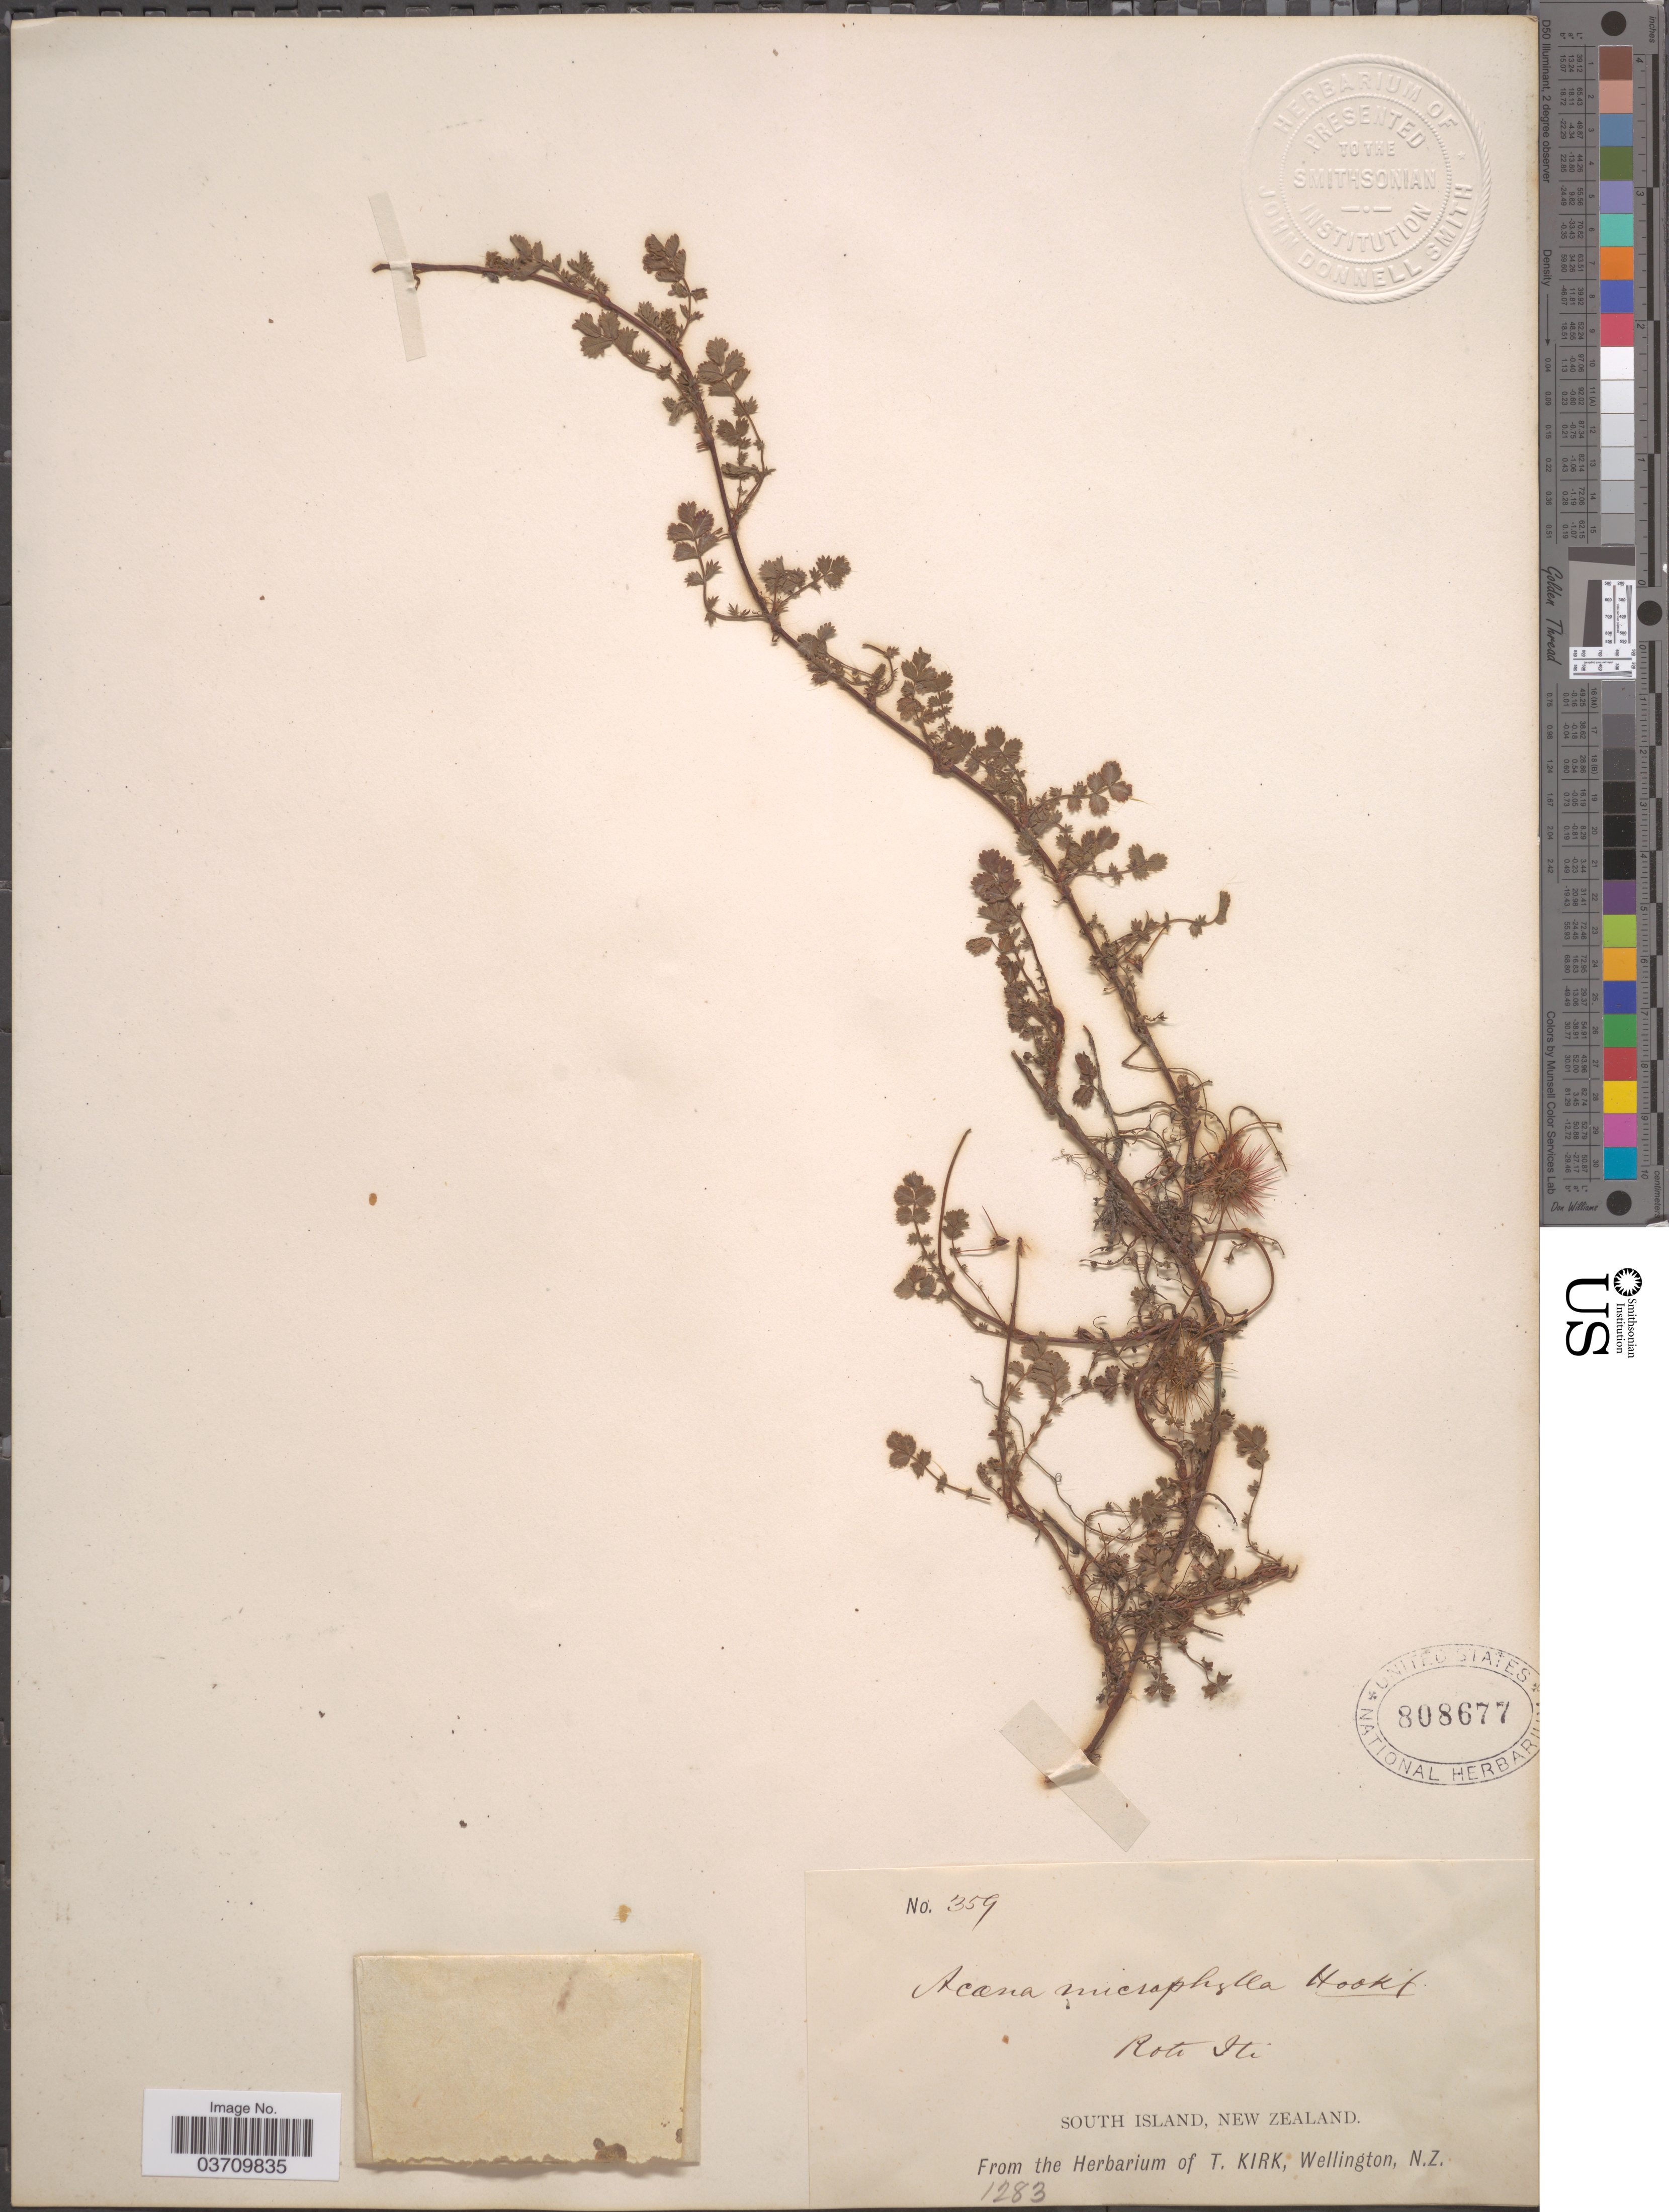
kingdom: Plantae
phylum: Tracheophyta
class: Magnoliopsida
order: Rosales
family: Rosaceae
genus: Acaena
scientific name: Acaena microphylla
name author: Hook. f.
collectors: ex herb. T. Kirk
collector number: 359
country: New Zealand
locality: Roto Iti. South Island.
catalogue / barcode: US 808677